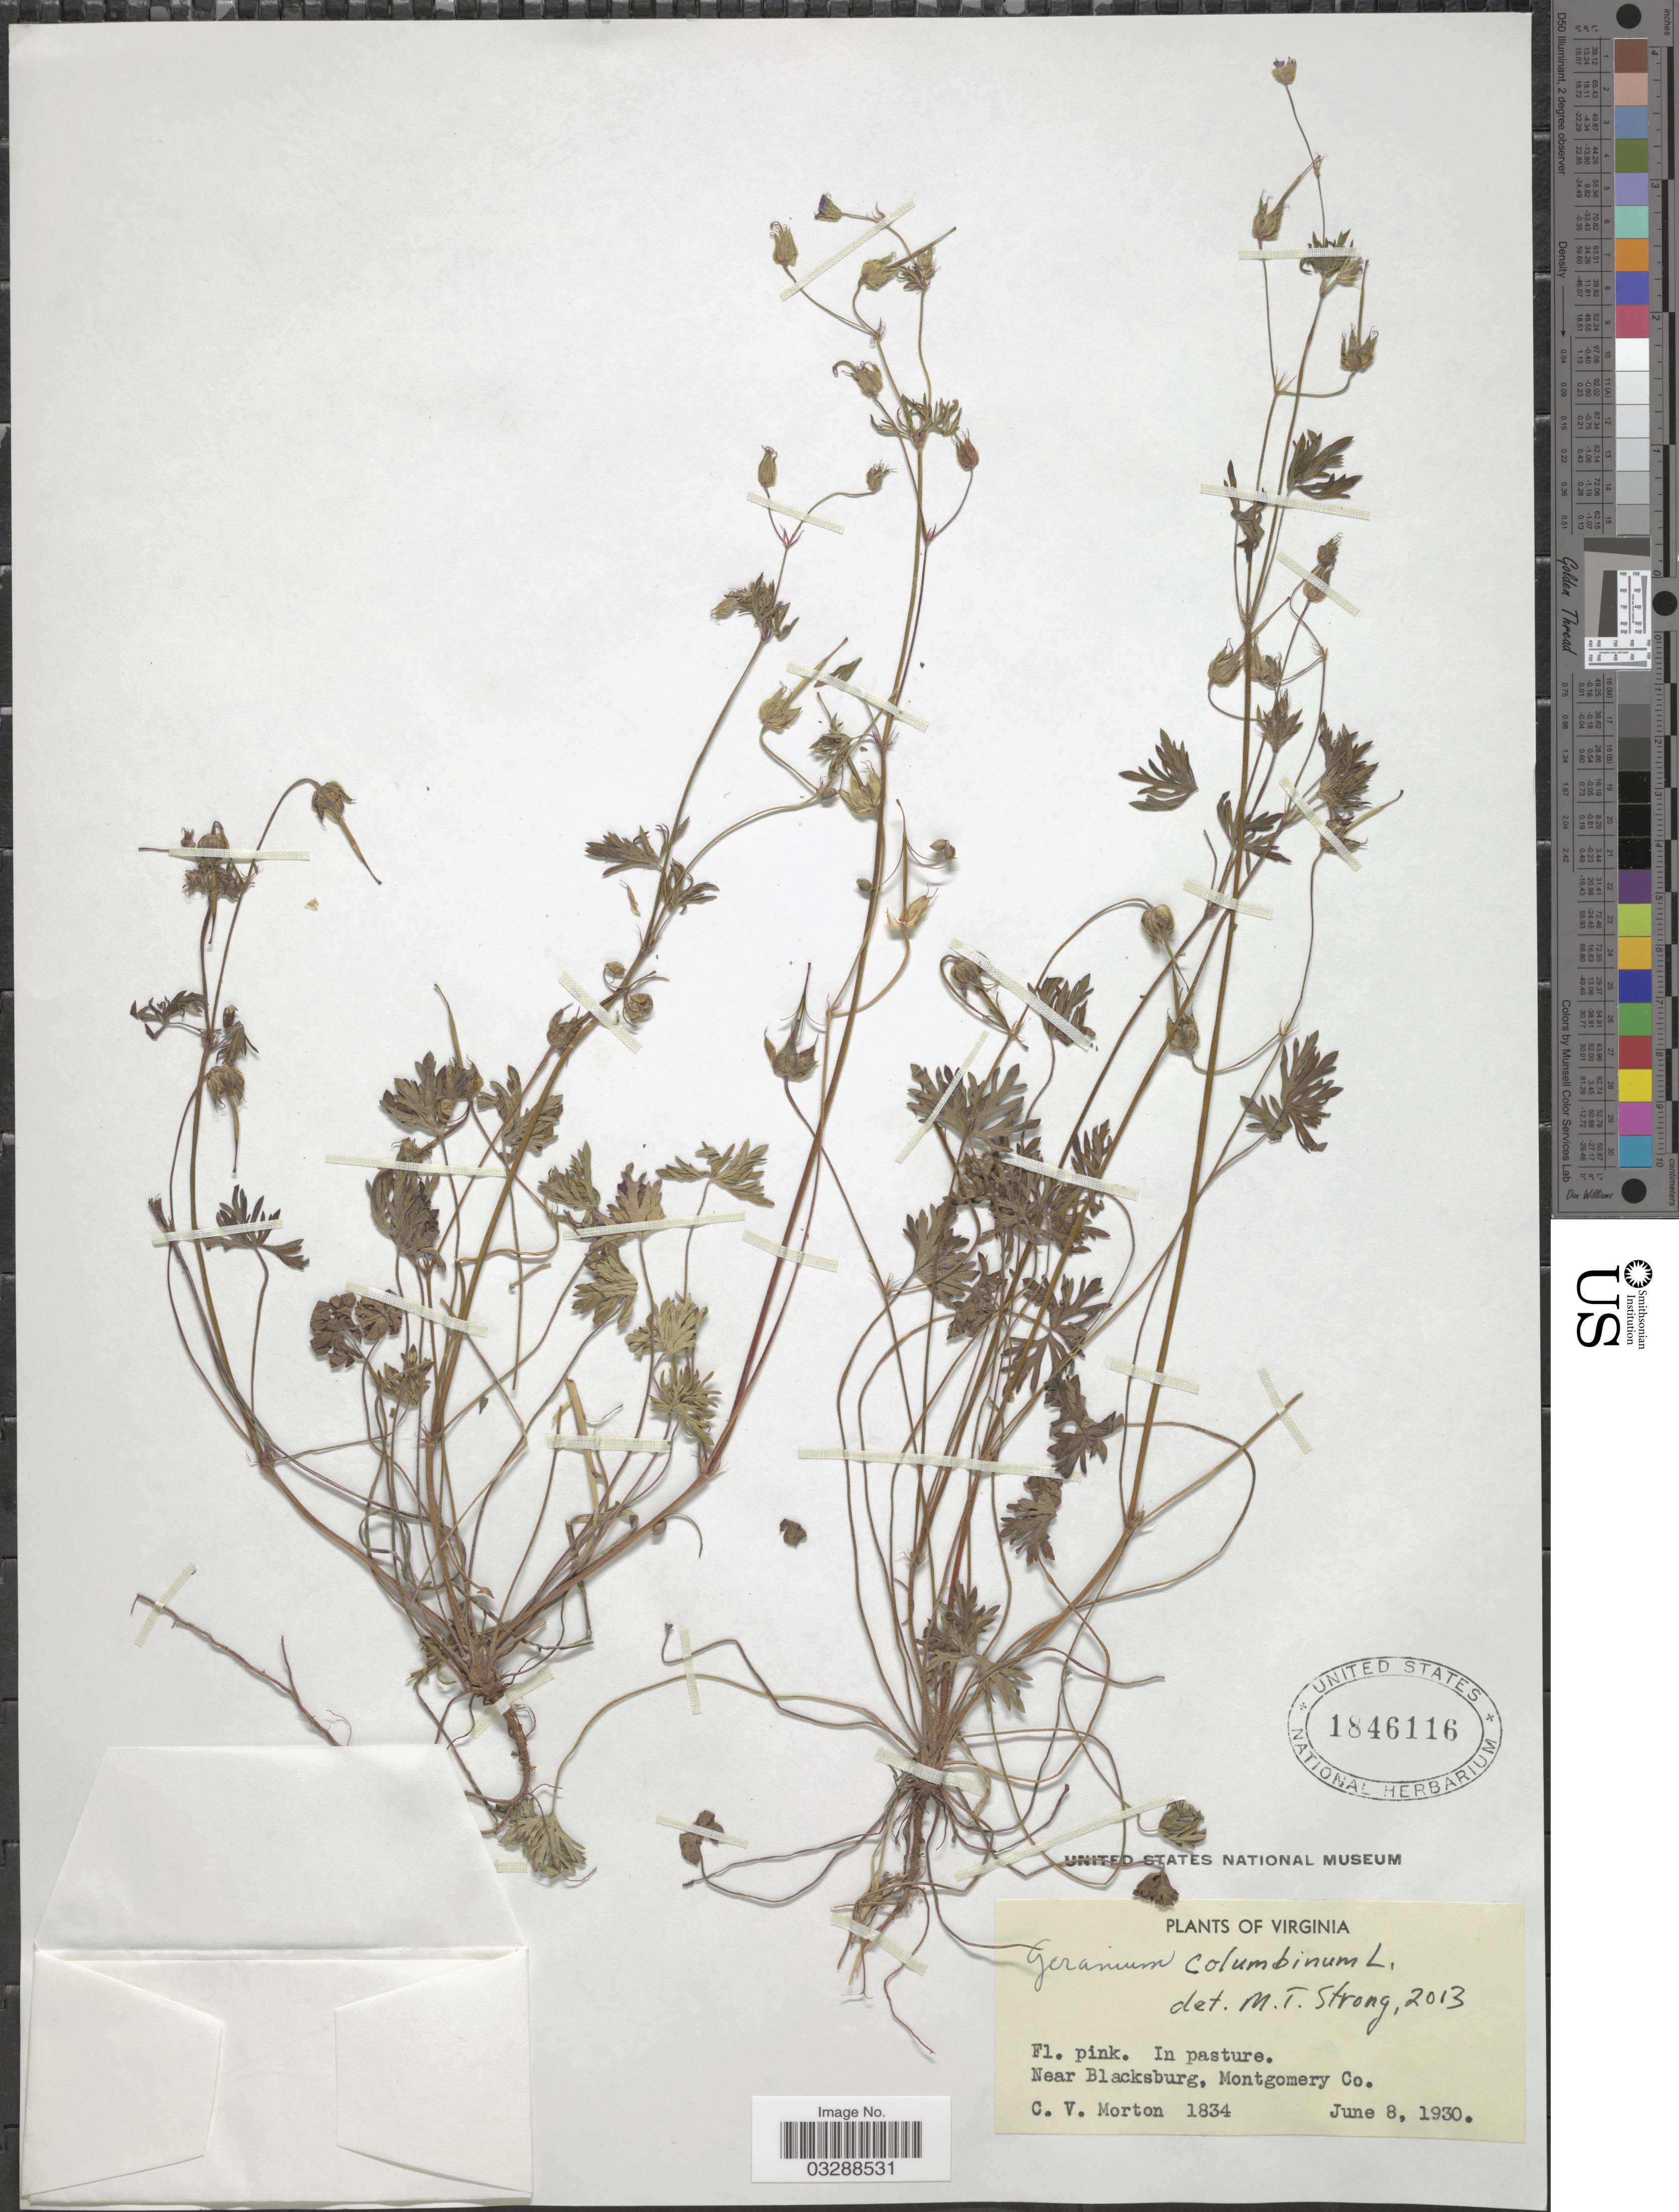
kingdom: Plantae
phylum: Tracheophyta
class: Magnoliopsida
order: Geraniales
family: Geraniaceae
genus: Geranium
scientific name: Geranium columbinum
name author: L.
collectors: C. V. Morton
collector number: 1834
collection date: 1930-06-08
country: United States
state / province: Virginia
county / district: Montgomery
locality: Near Blacksburg, Montgomery Co.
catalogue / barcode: US 1846116